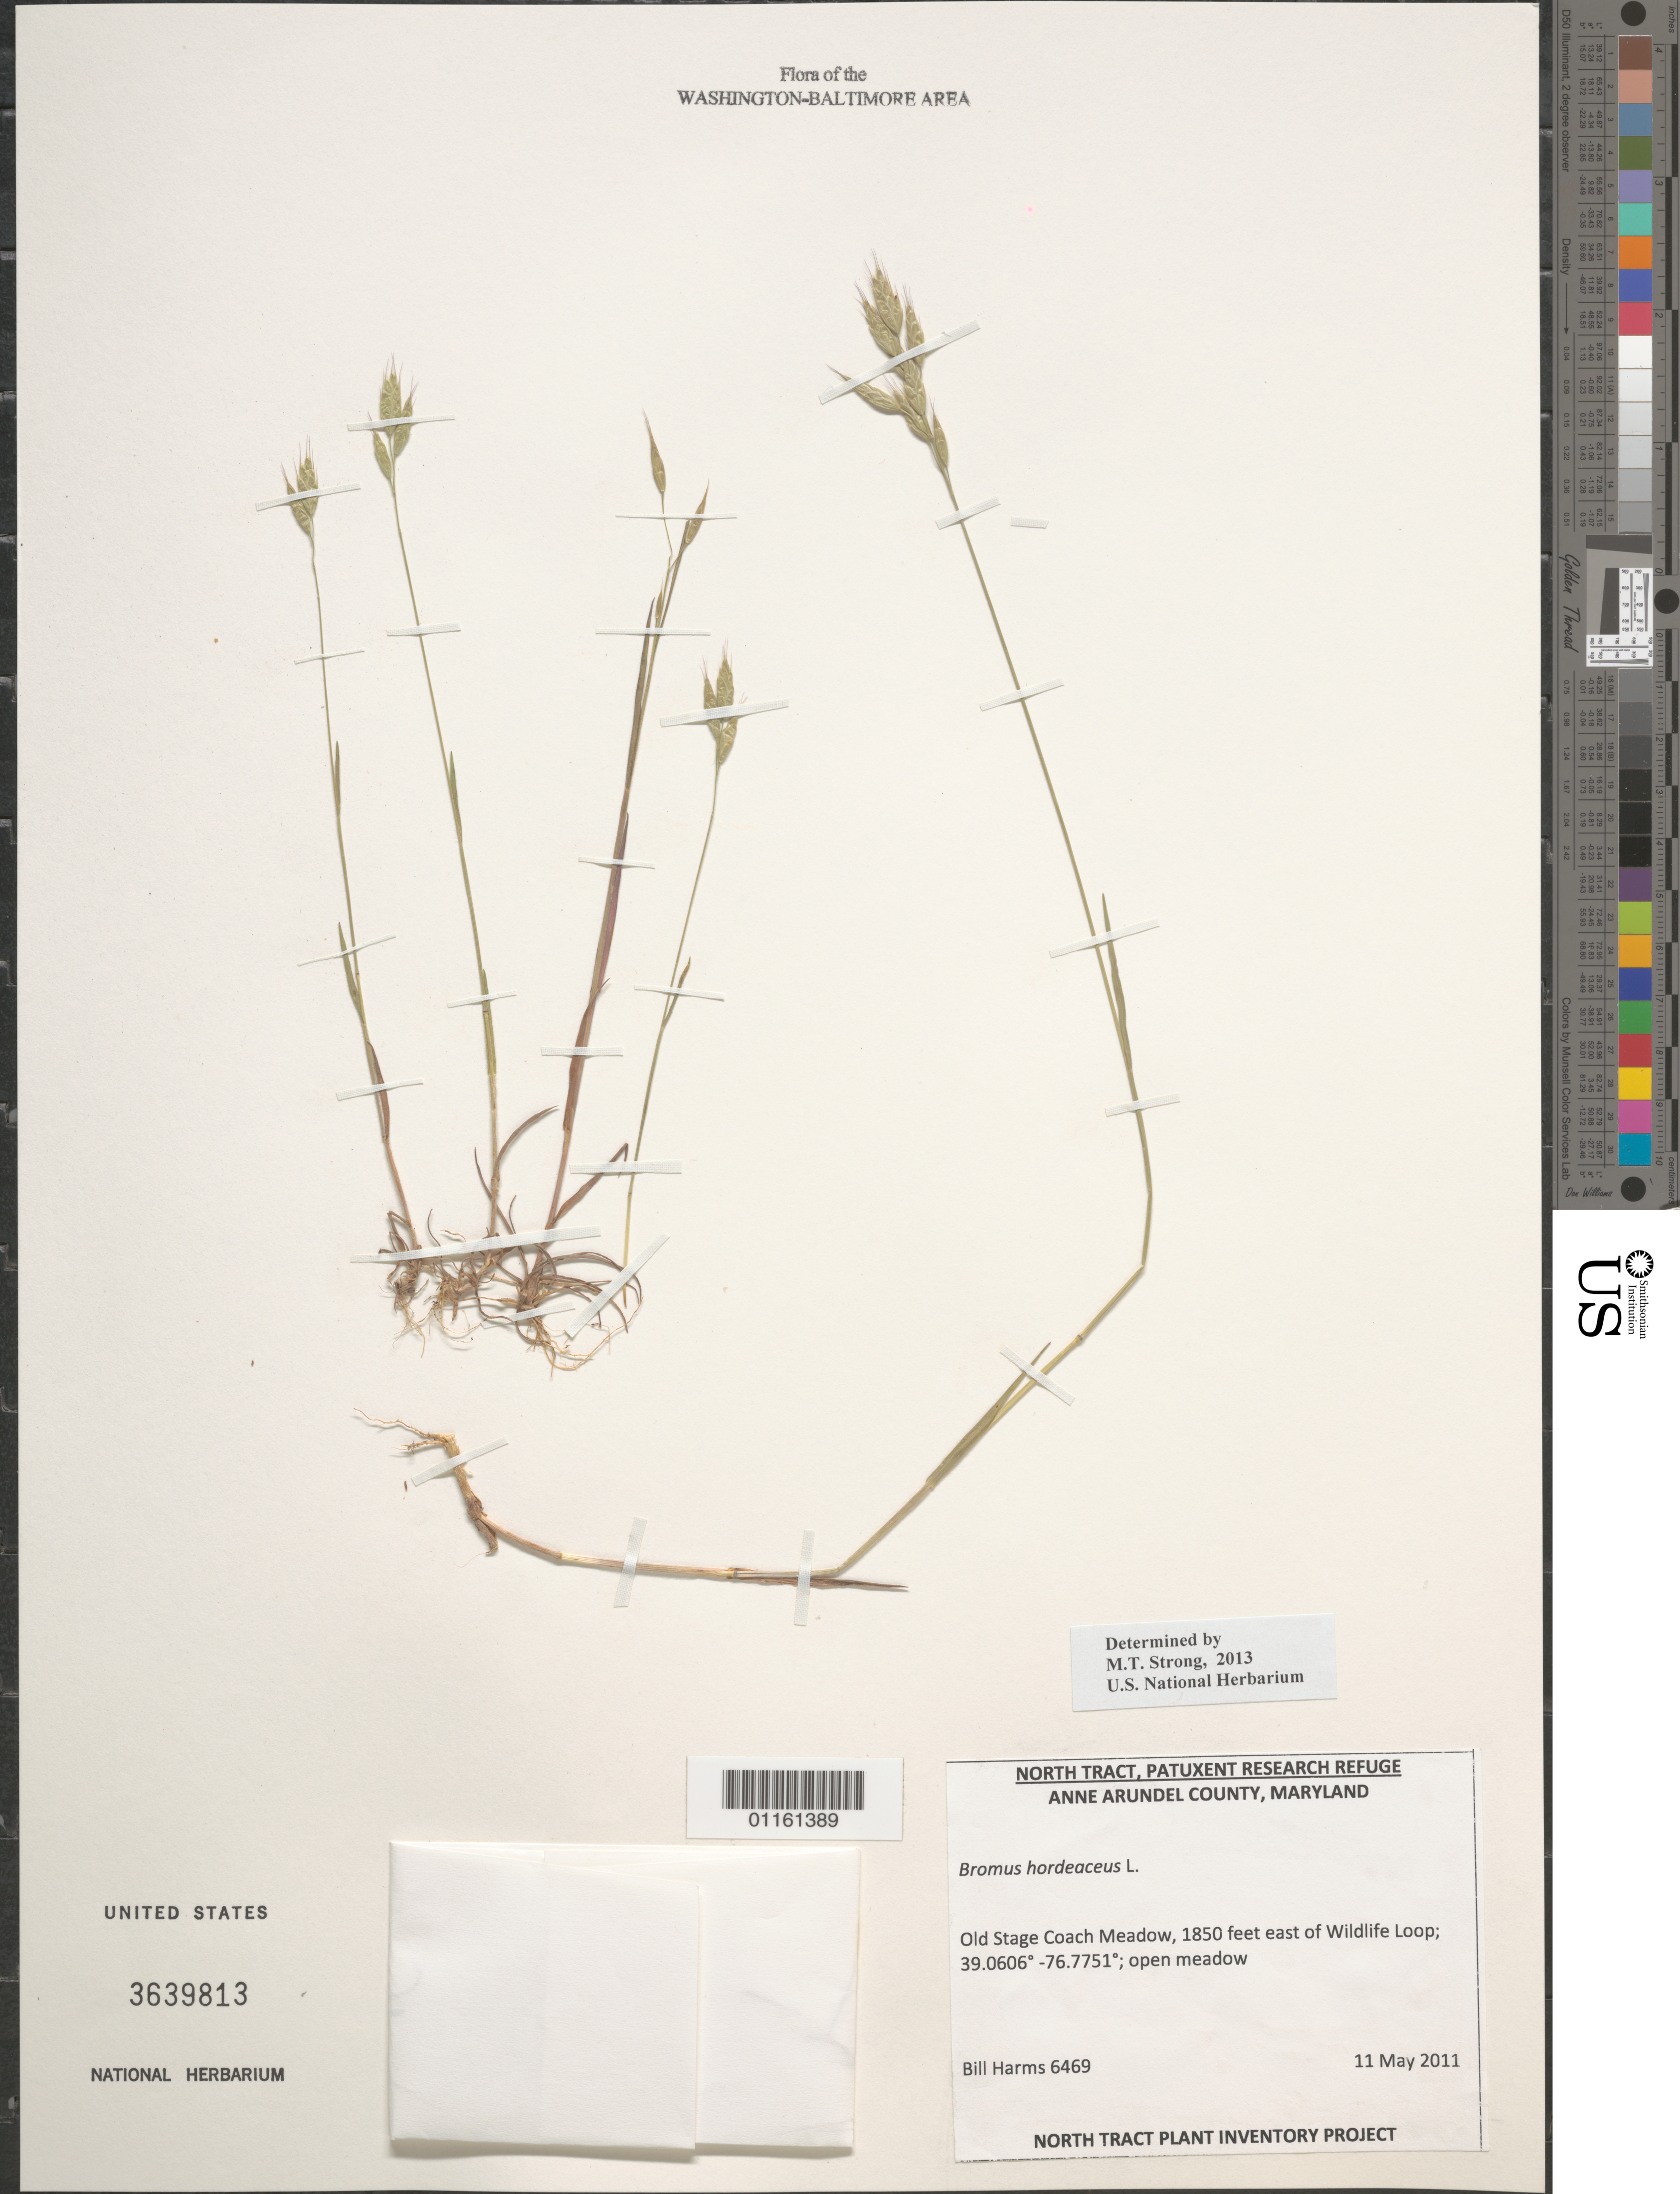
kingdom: Plantae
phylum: Tracheophyta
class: Liliopsida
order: Poales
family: Poaceae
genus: Bromus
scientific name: Bromus hordeaceus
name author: L.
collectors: B. Harms & J. Worth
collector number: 6469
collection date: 2011-05-11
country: United States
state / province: Maryland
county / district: Anne Arundel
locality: Old Stage Coach Meadow, 1850 feet east of Wildlife Loop.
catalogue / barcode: US 3639813